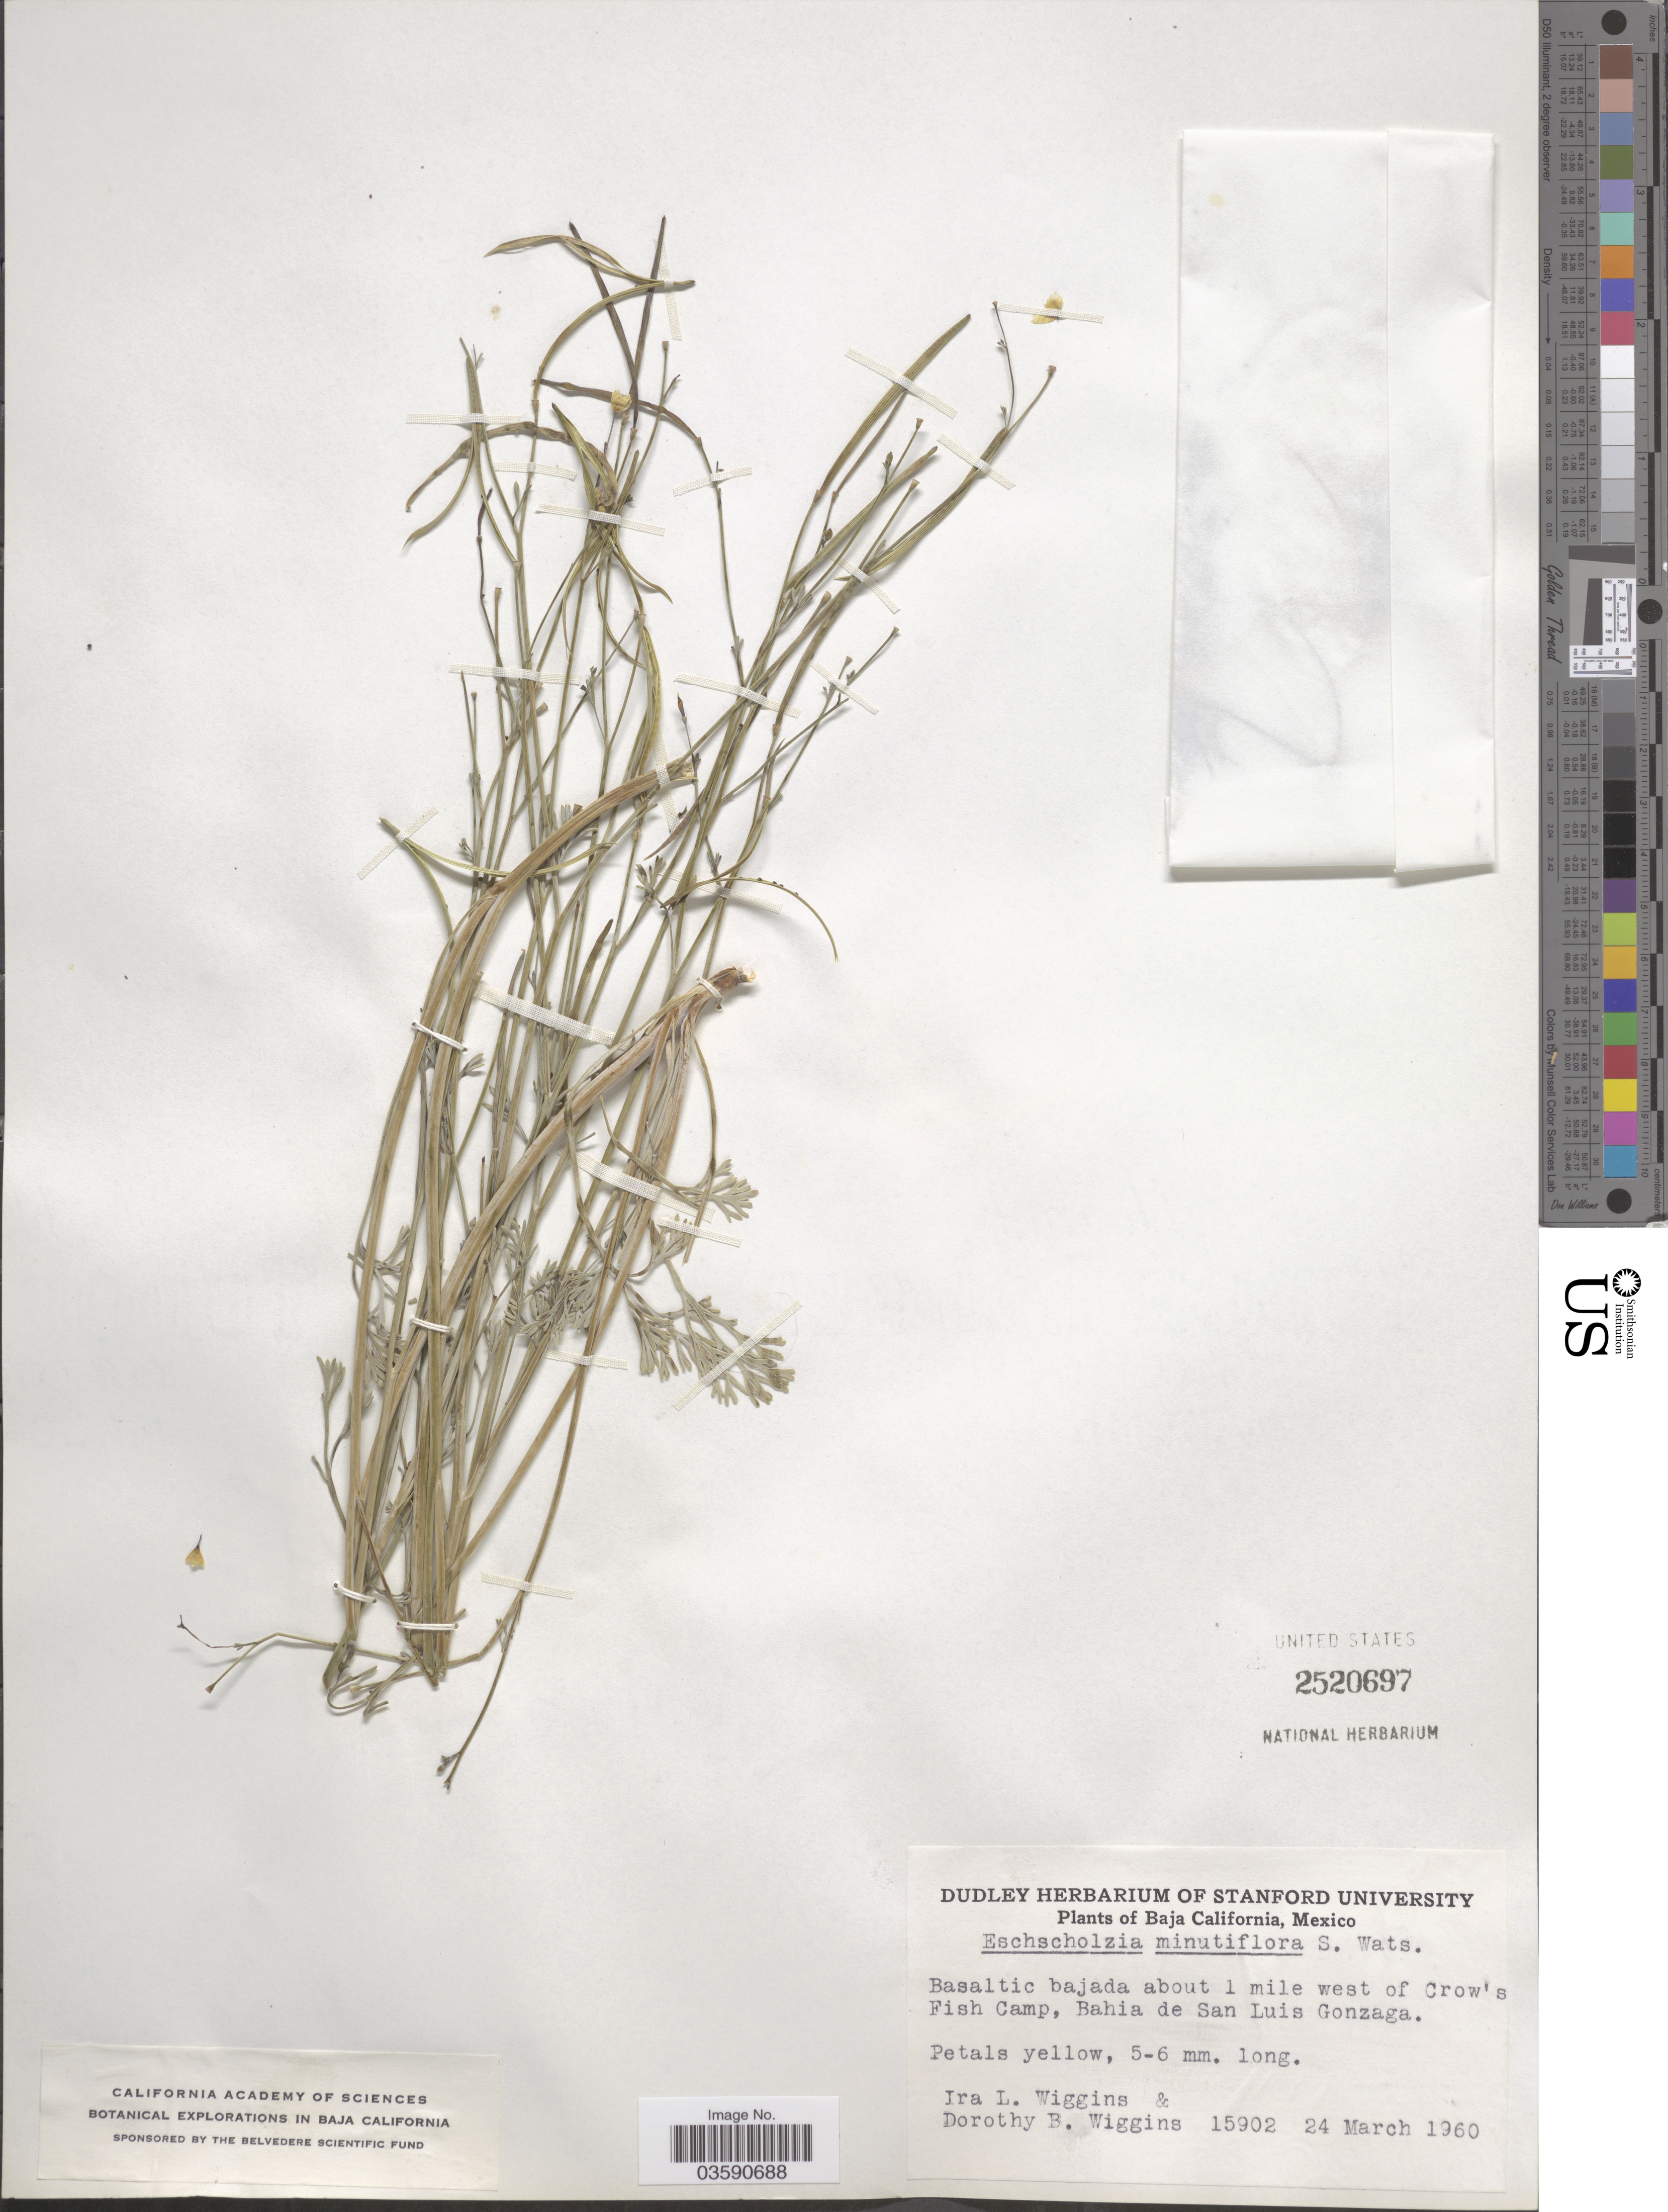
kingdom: Plantae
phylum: Tracheophyta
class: Magnoliopsida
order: Ranunculales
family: Papaveraceae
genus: Eschscholzia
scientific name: Eschscholzia minutiflora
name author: S. Watson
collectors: I. L. Wiggins & D. B. Wiggins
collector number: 15902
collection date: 1960-03-24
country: Mexico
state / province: Baja California Sur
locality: Basaltic bajada about 1 mile west of Crow's Fish Camp, Bahia de San Luis Gonzaga.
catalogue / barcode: US 2520697